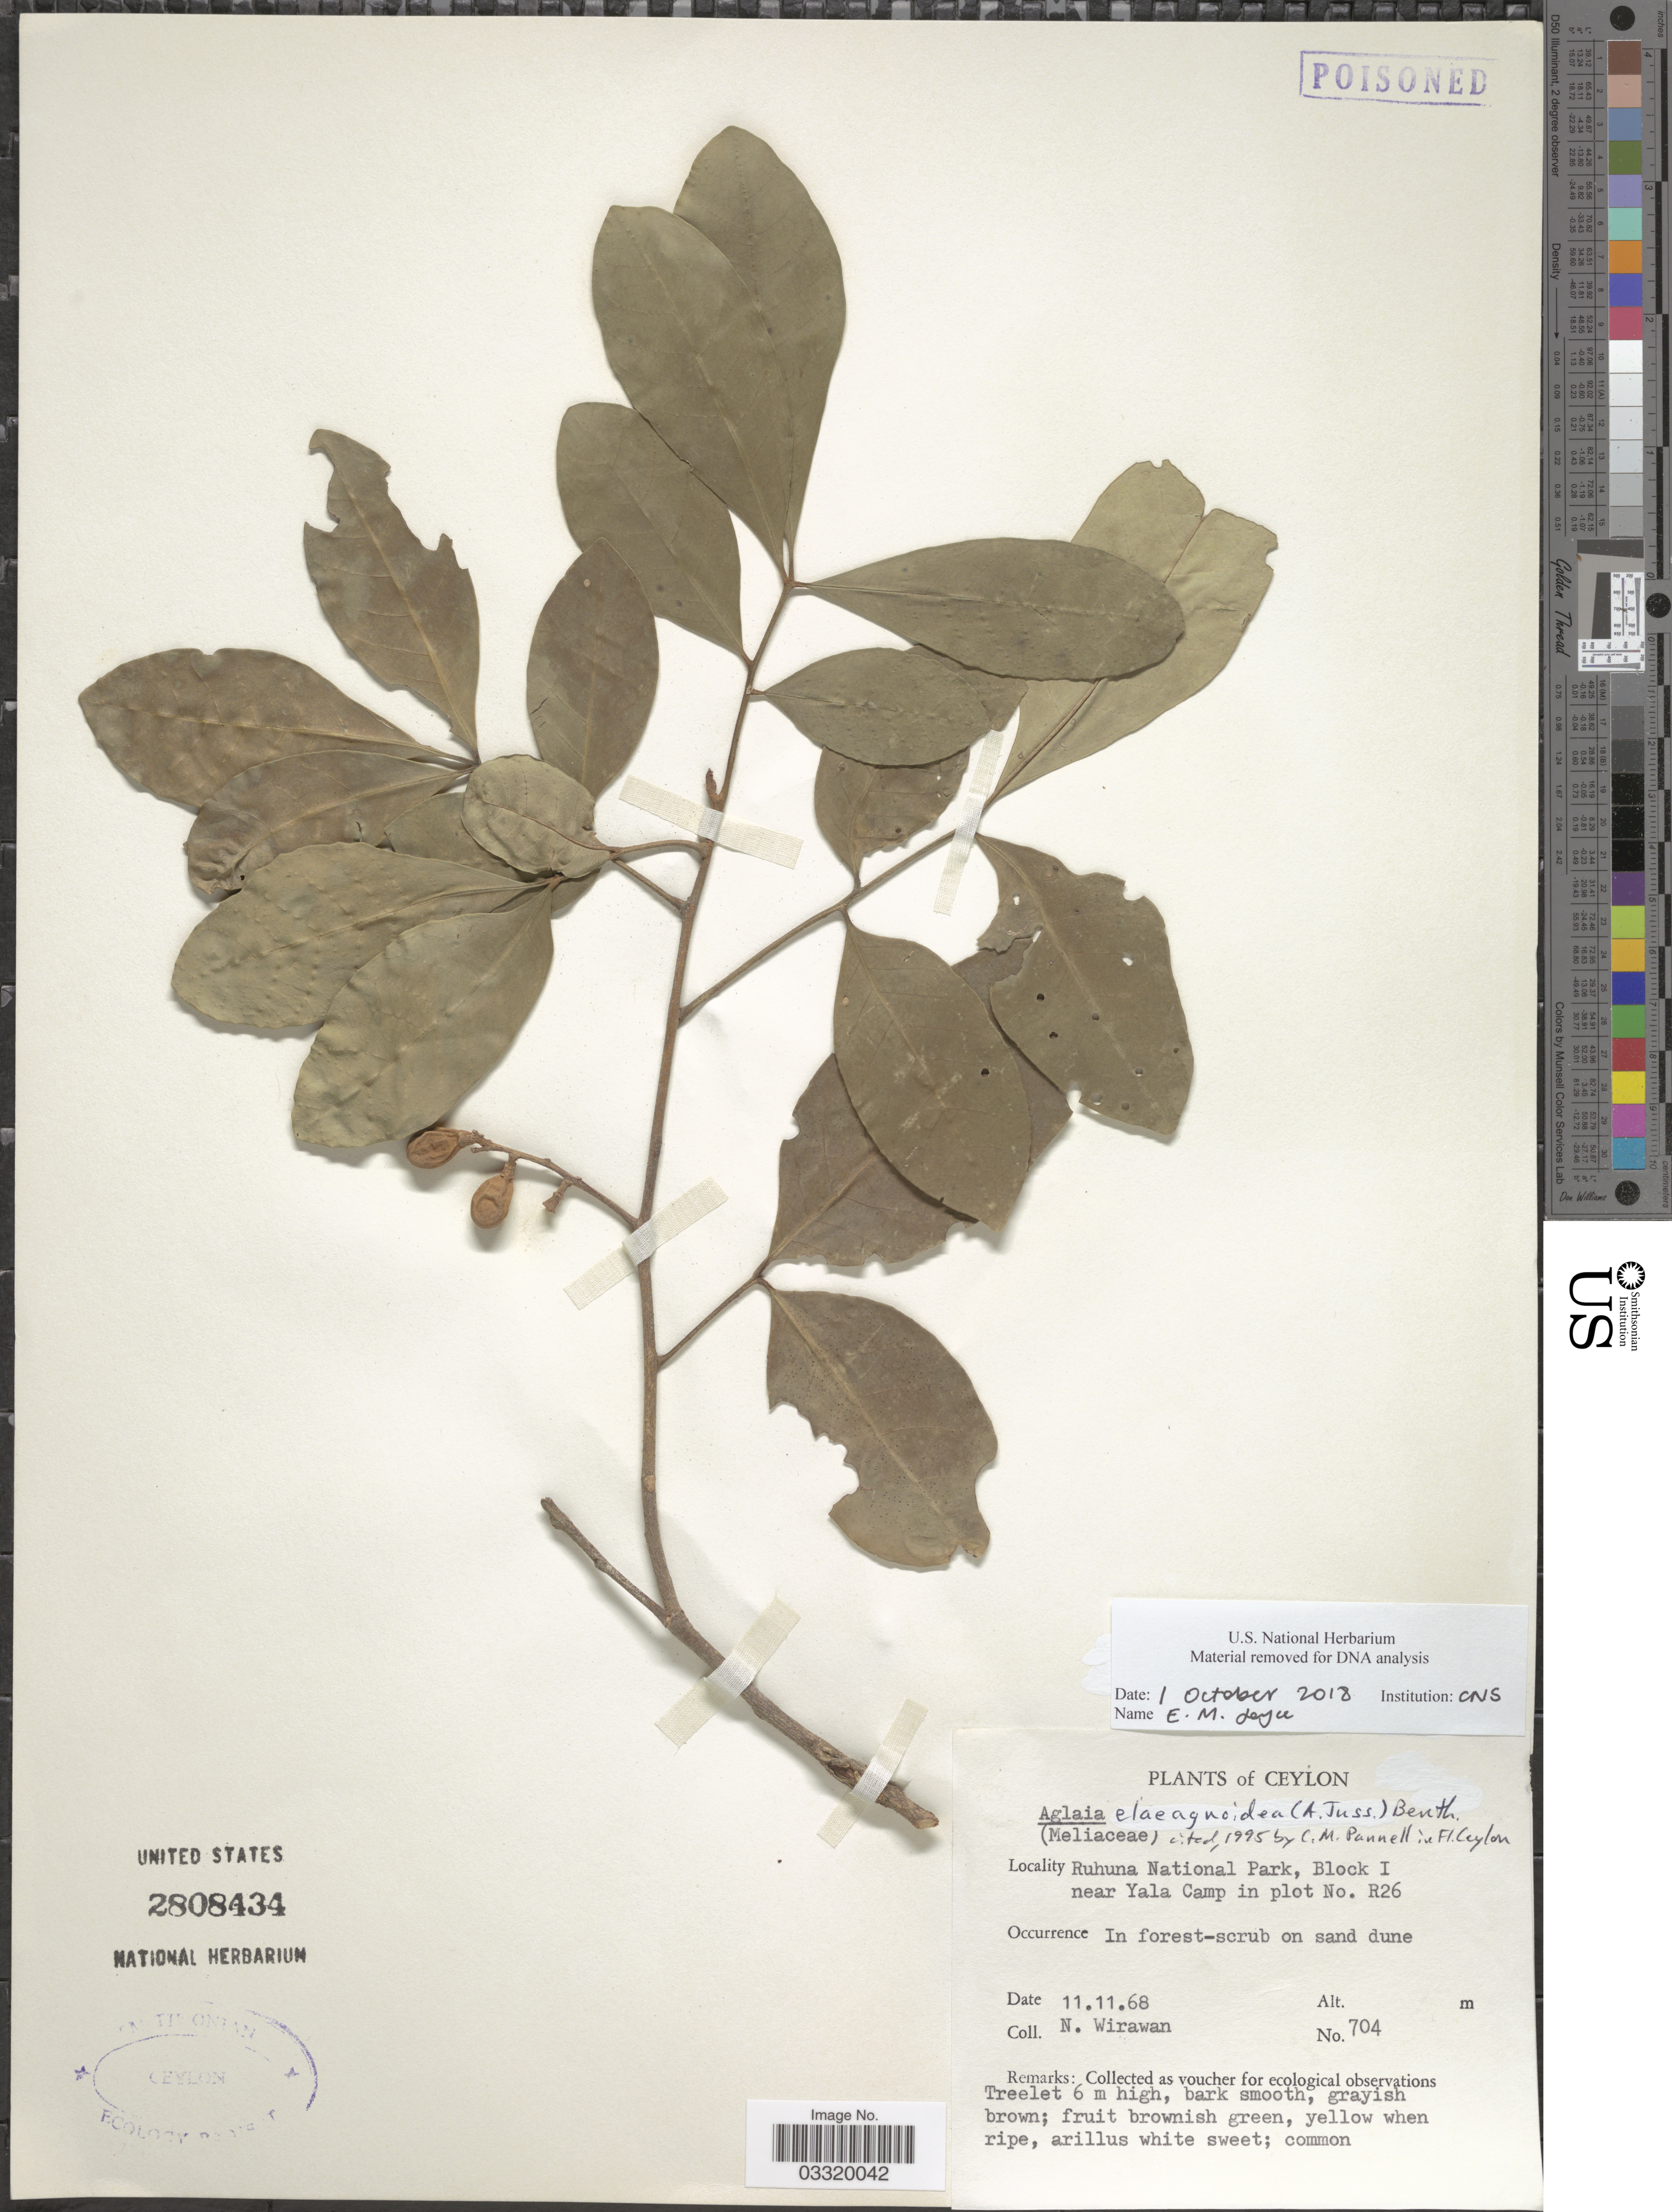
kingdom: Plantae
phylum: Tracheophyta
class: Magnoliopsida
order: Sapindales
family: Meliaceae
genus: Aglaia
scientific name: Aglaia elaeagnoidea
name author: (A. Juss.) Benth.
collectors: N. Wirawan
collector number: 704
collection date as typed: Transcribed d/m/y: 11/11/68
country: Sri Lanka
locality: Ceylon. Ruhuna National Park, Block I near Yala Camp in plot No. R26.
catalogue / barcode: US 2808434